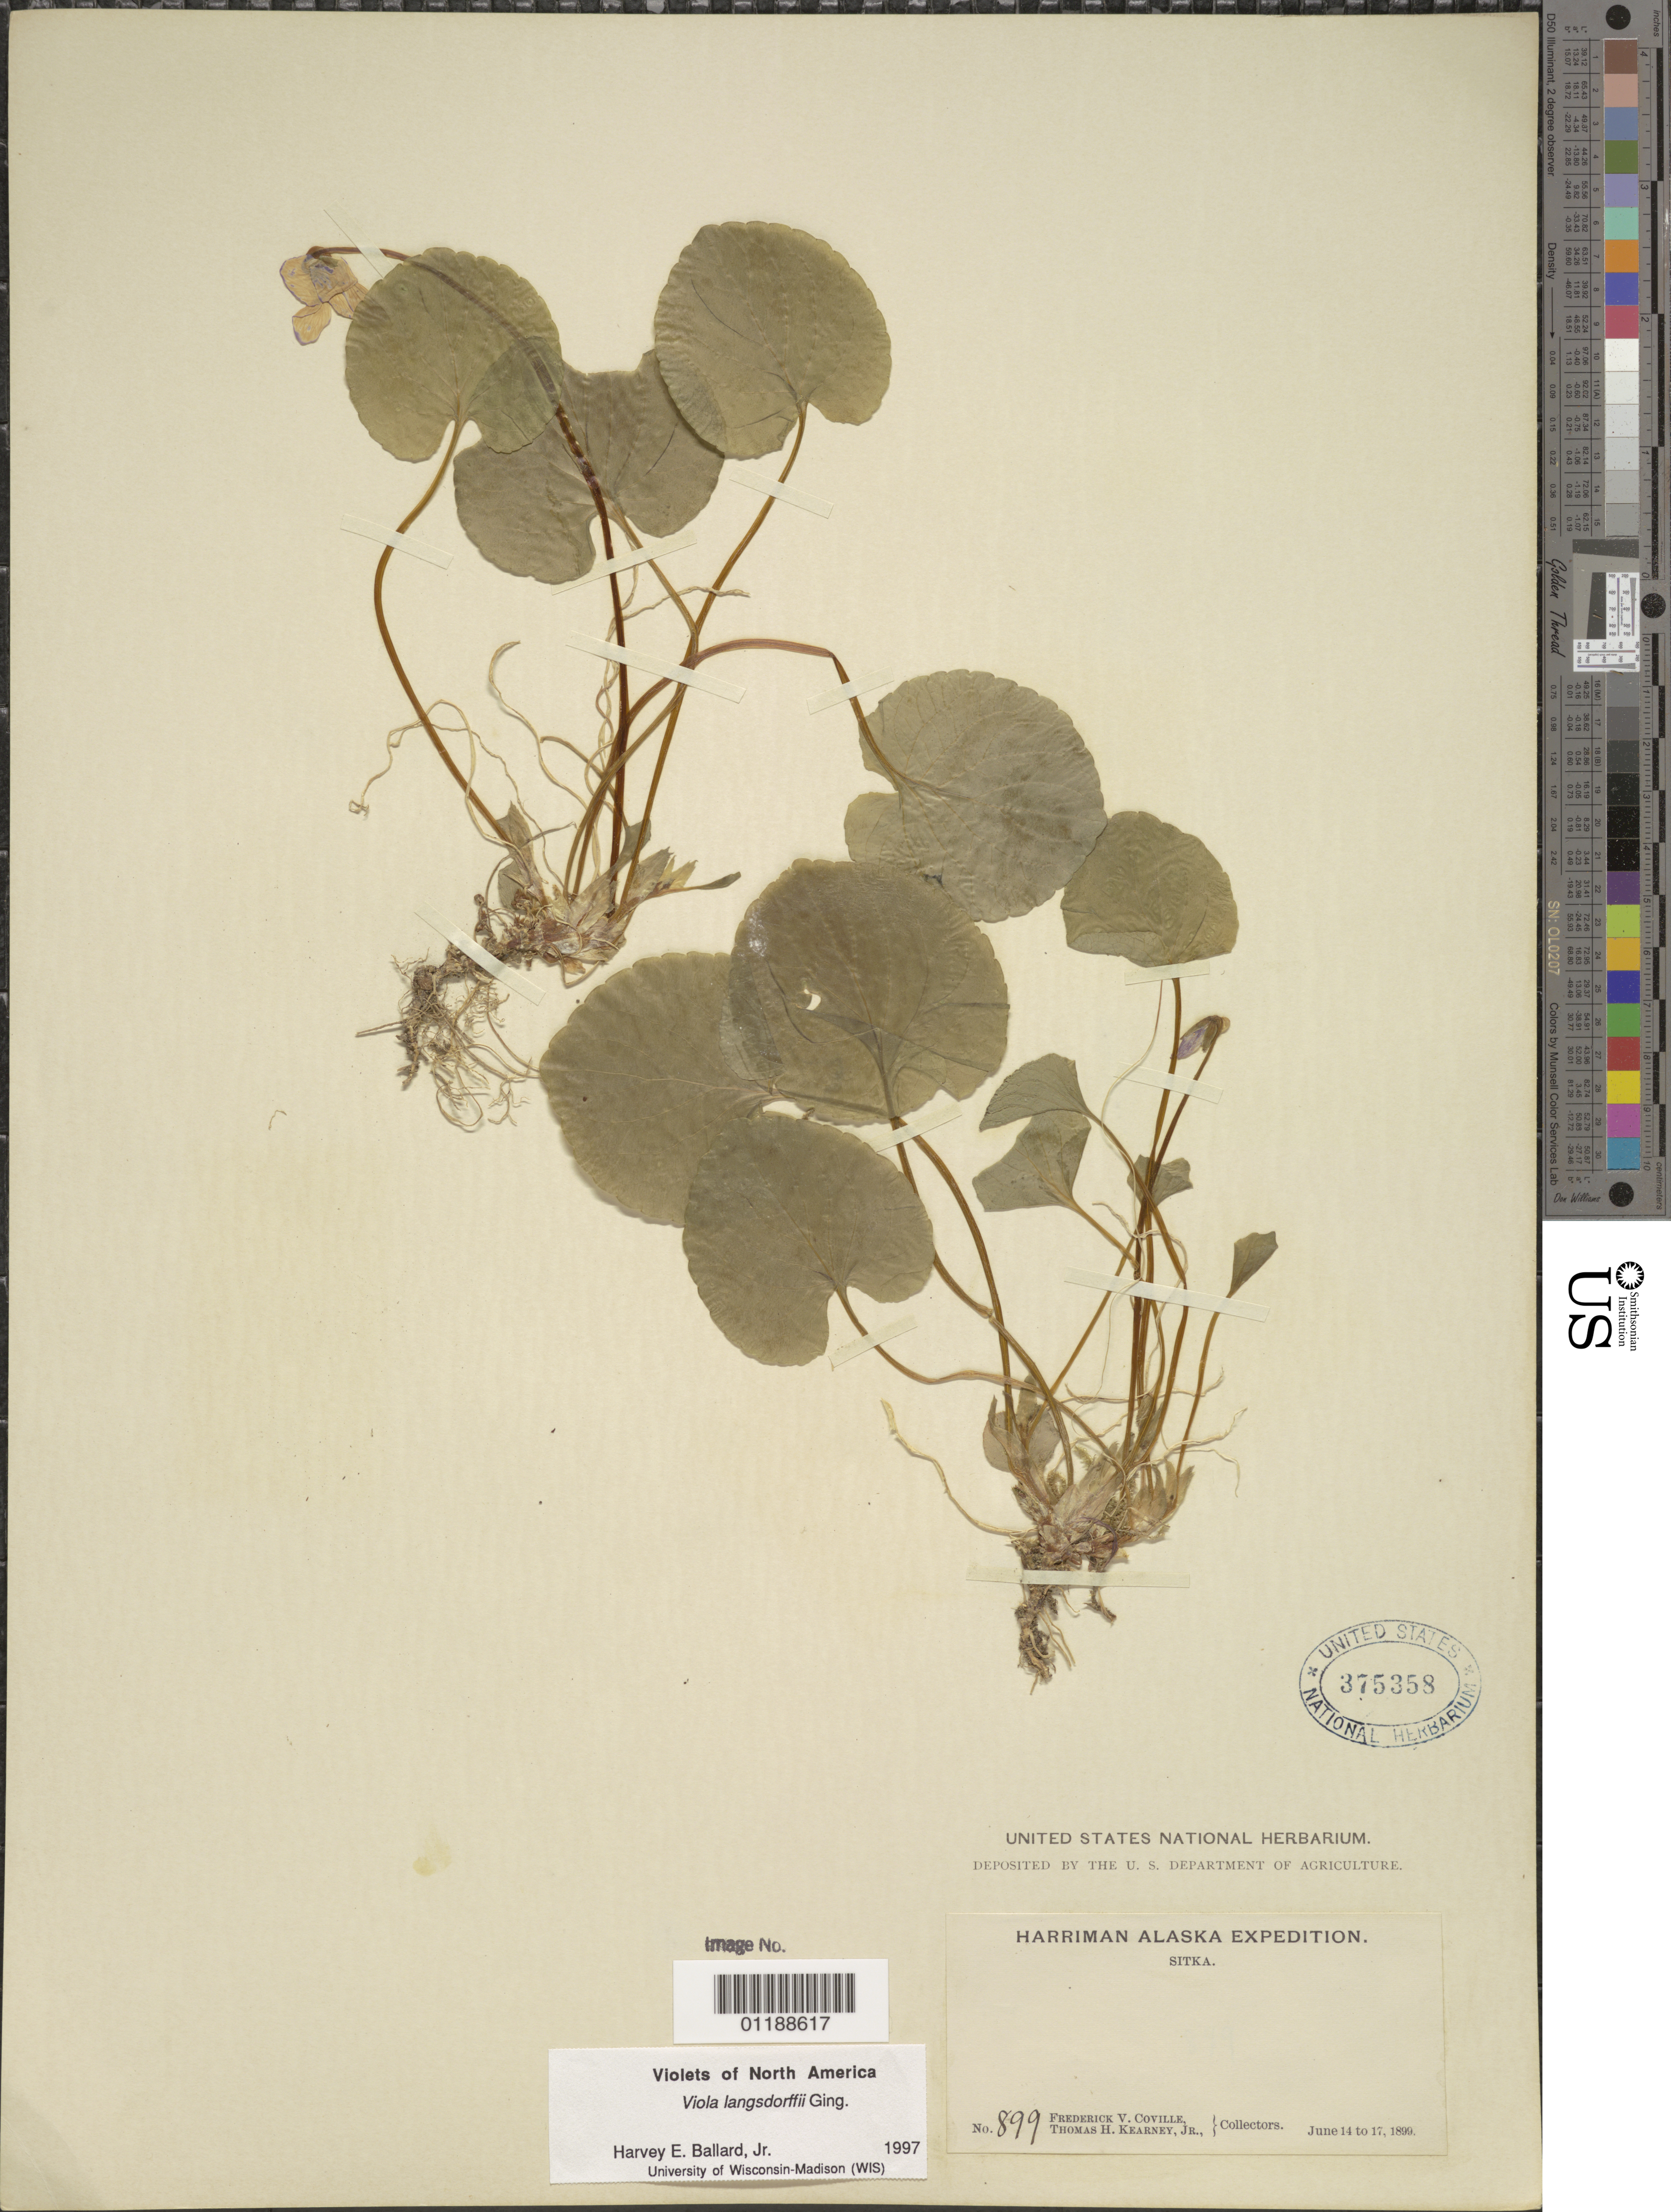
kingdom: Plantae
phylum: Tracheophyta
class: Magnoliopsida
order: Malpighiales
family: Violaceae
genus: Viola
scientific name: Viola langsdorffii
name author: Fisch. ex Ging.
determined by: Ballard, Harvey E.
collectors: F. V. Coville & T. H. Kearney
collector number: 899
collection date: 1899-06-14/1899-06-17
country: United States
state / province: Alaska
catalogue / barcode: US 375358